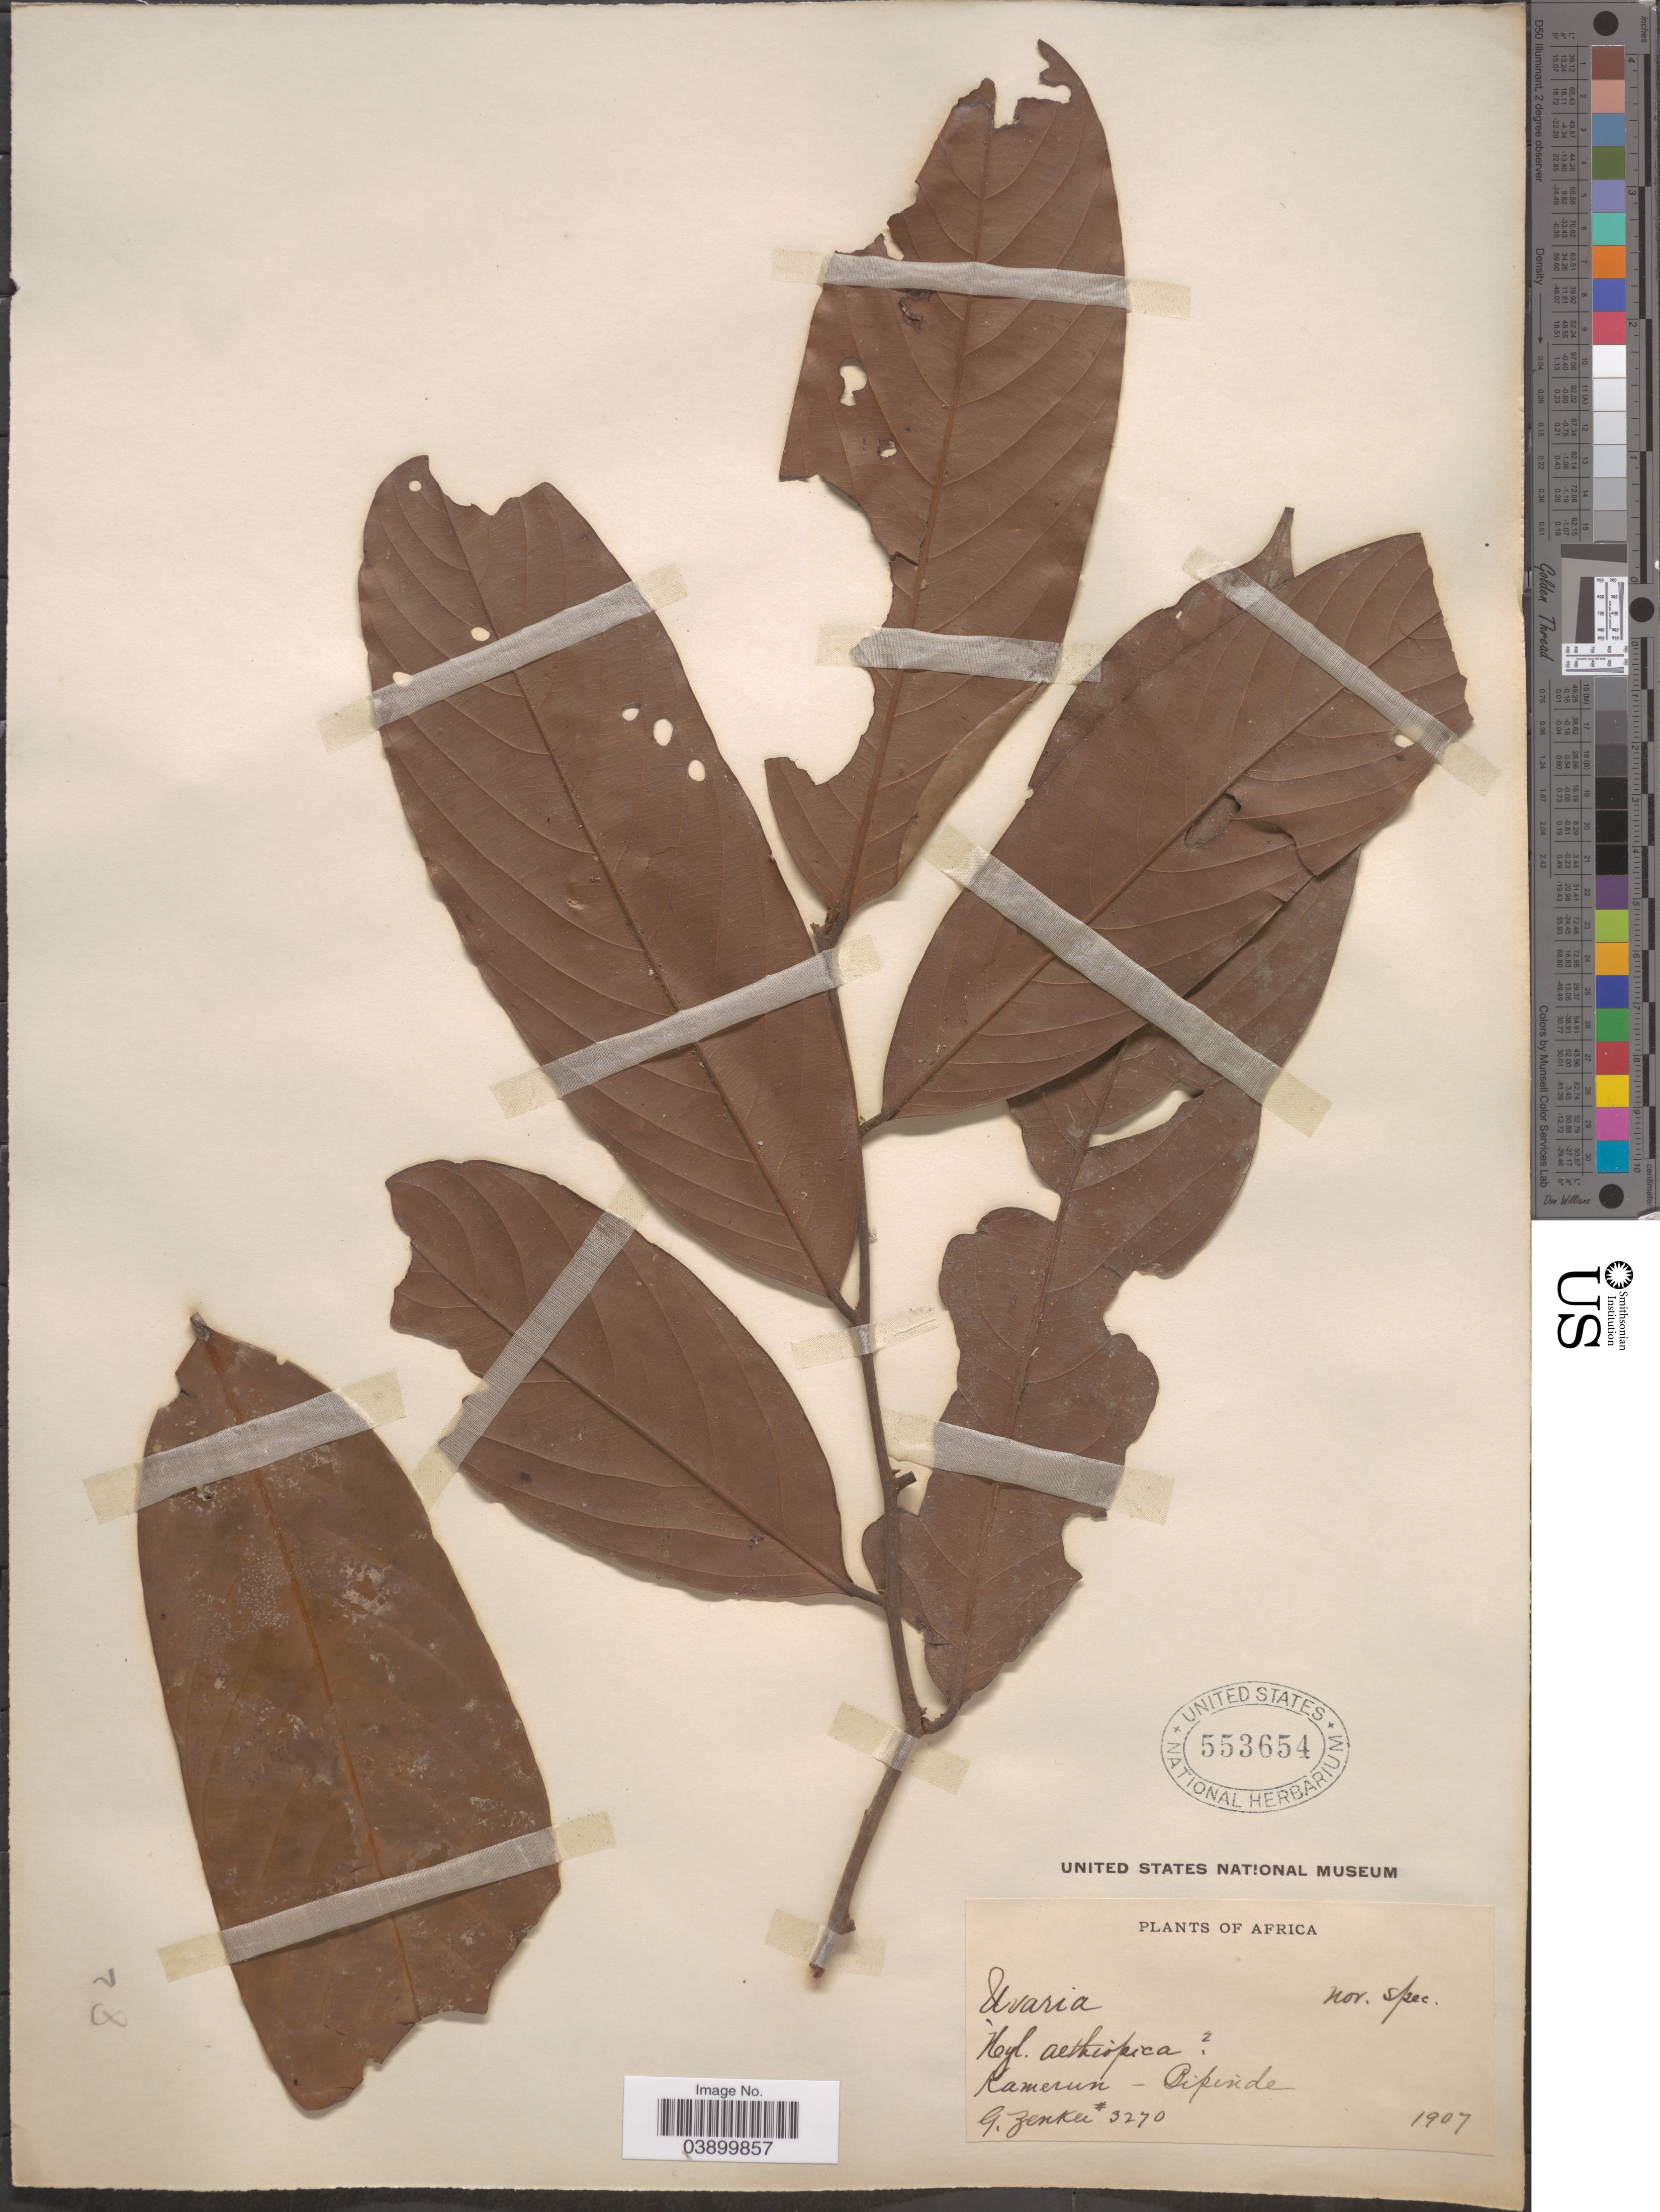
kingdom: Plantae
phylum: Tracheophyta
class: Magnoliopsida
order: Magnoliales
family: Annonaceae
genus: Uvaria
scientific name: Uvaria sp.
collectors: G. A. Zenker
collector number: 3270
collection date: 1907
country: Cameroon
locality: Bipinde.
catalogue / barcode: US 553654